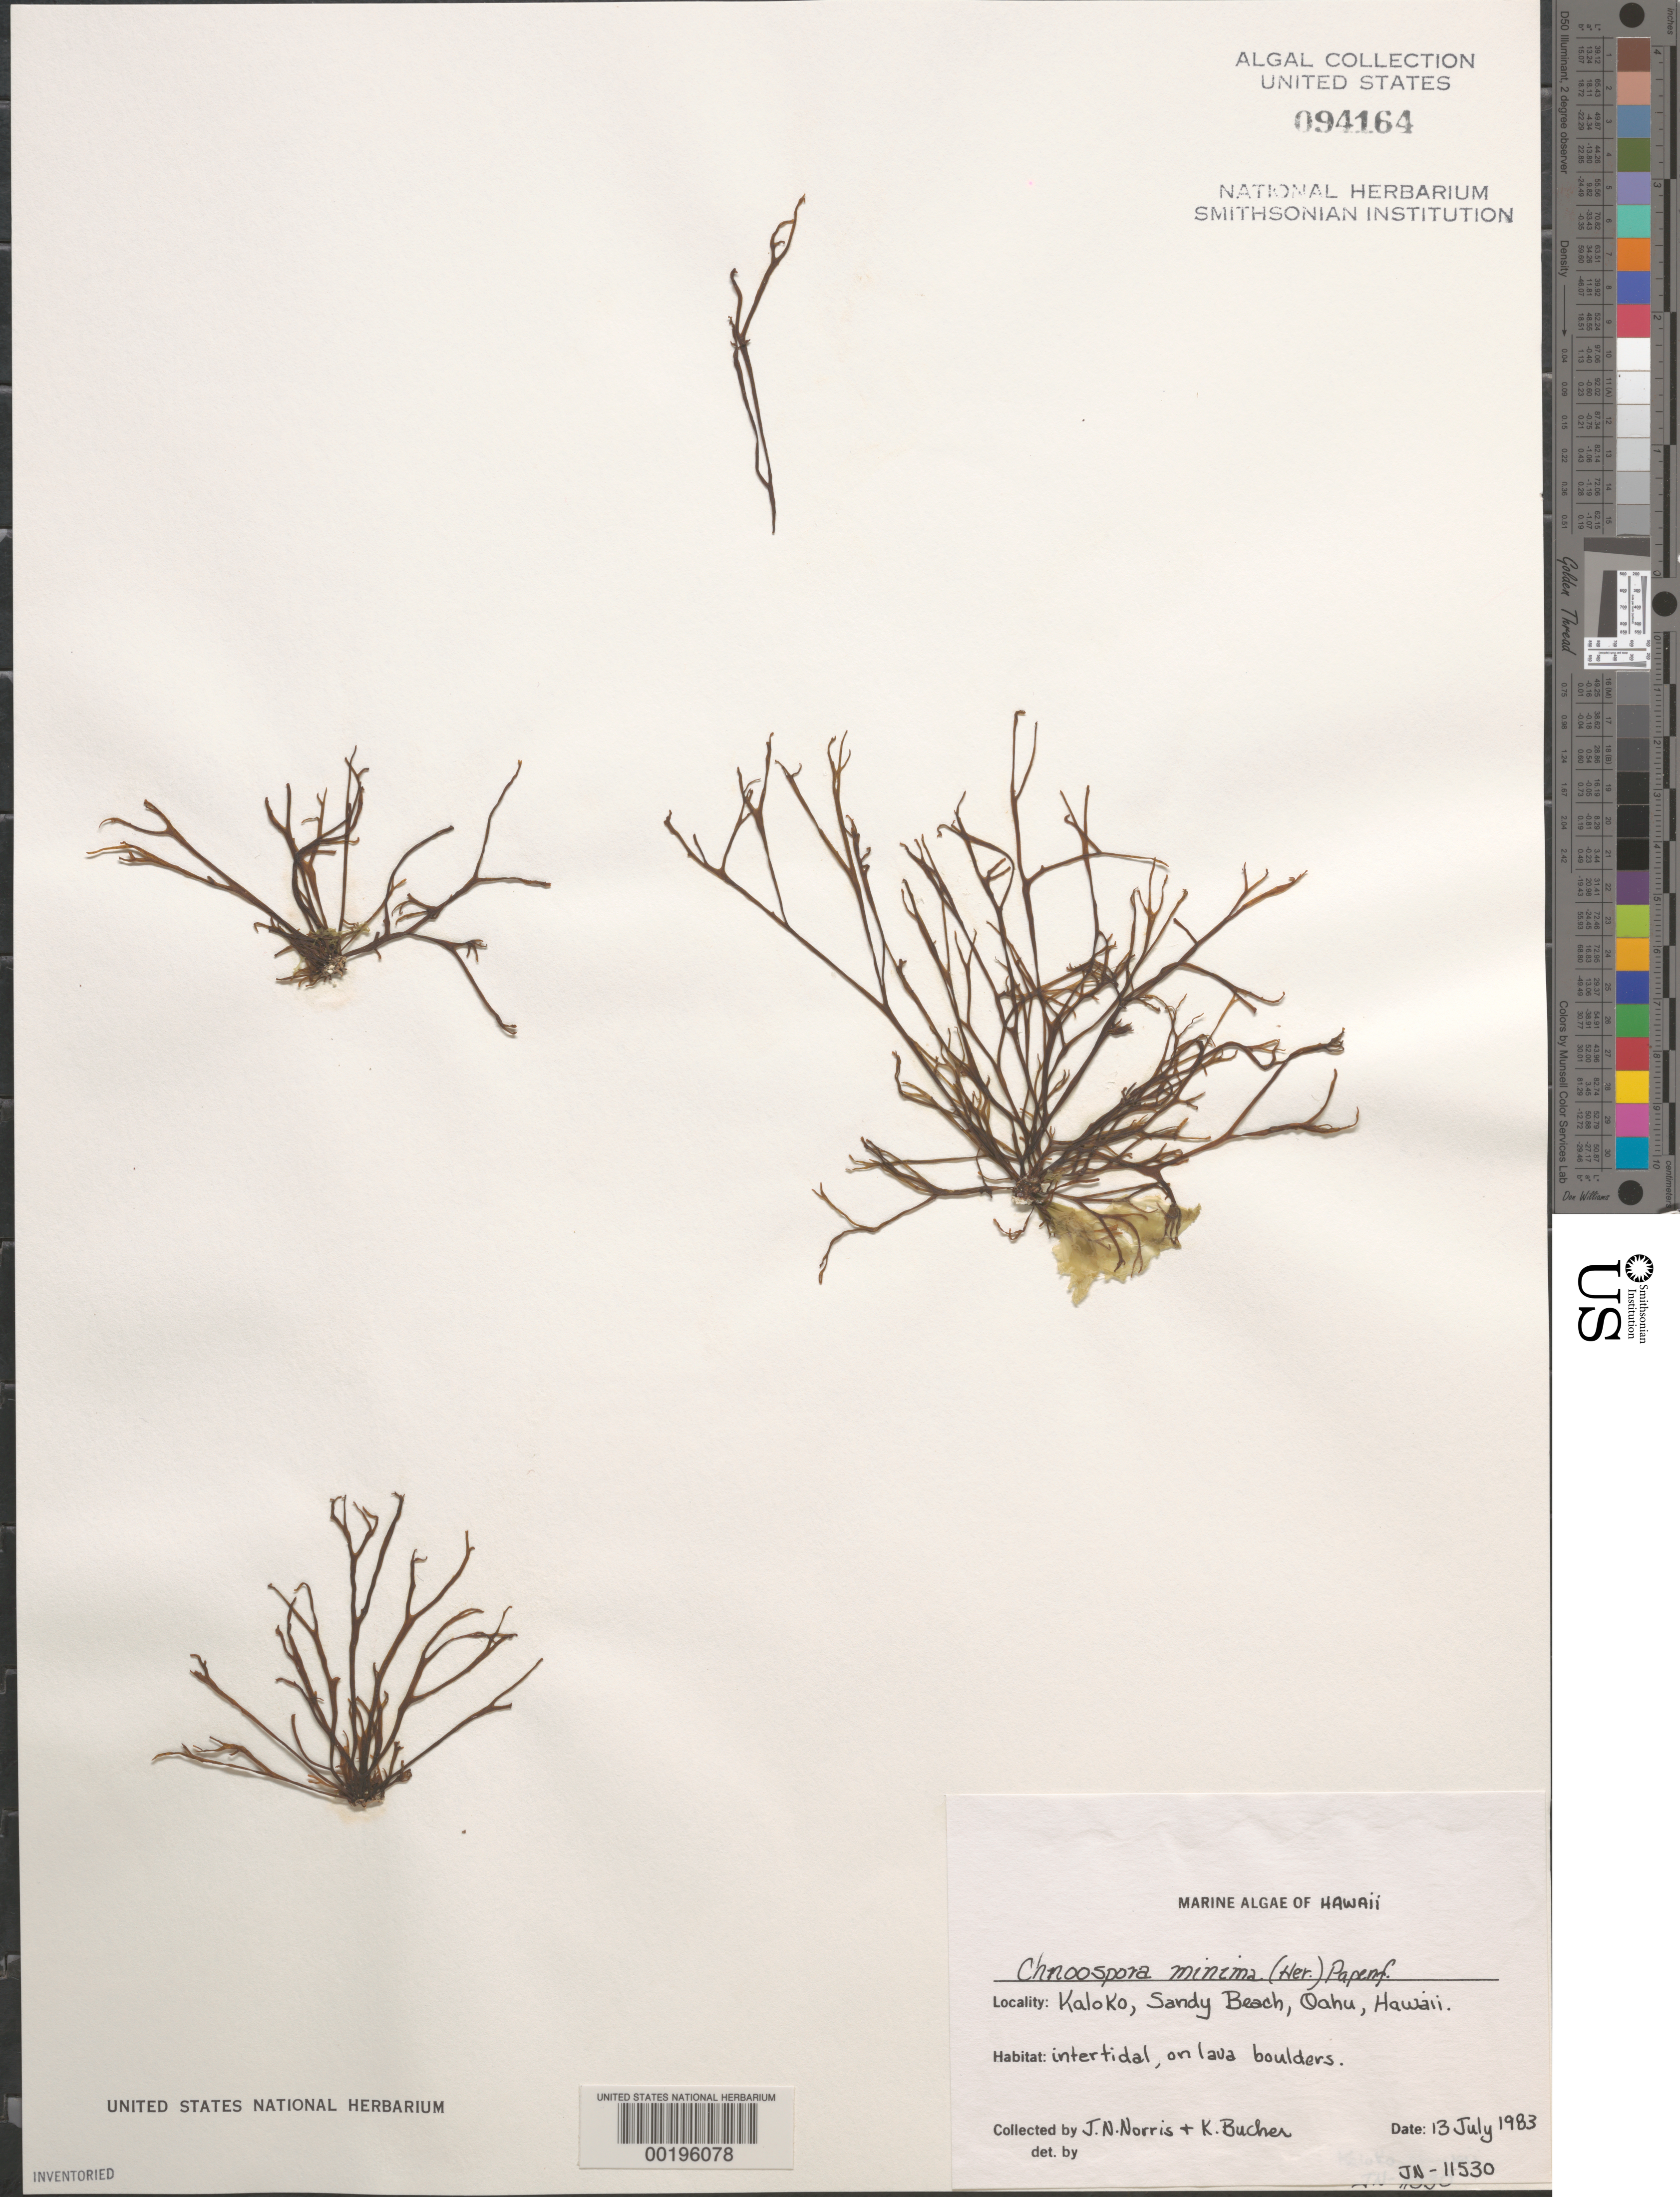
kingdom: Chromista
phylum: Ochrophyta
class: Phaeophyceae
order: Scytosiphonales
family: Scytosiphonaceae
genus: Chnoospora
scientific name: Chnoospora minima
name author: (Hering) Papenf.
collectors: J. N. Norris & K. E. Bucher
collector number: JN-11530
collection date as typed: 13 Jul 1983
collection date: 1983-07-13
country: United States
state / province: Hawaii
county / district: Honolulu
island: Oahu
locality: Kaloko, Sandy Beach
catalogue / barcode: US 94164